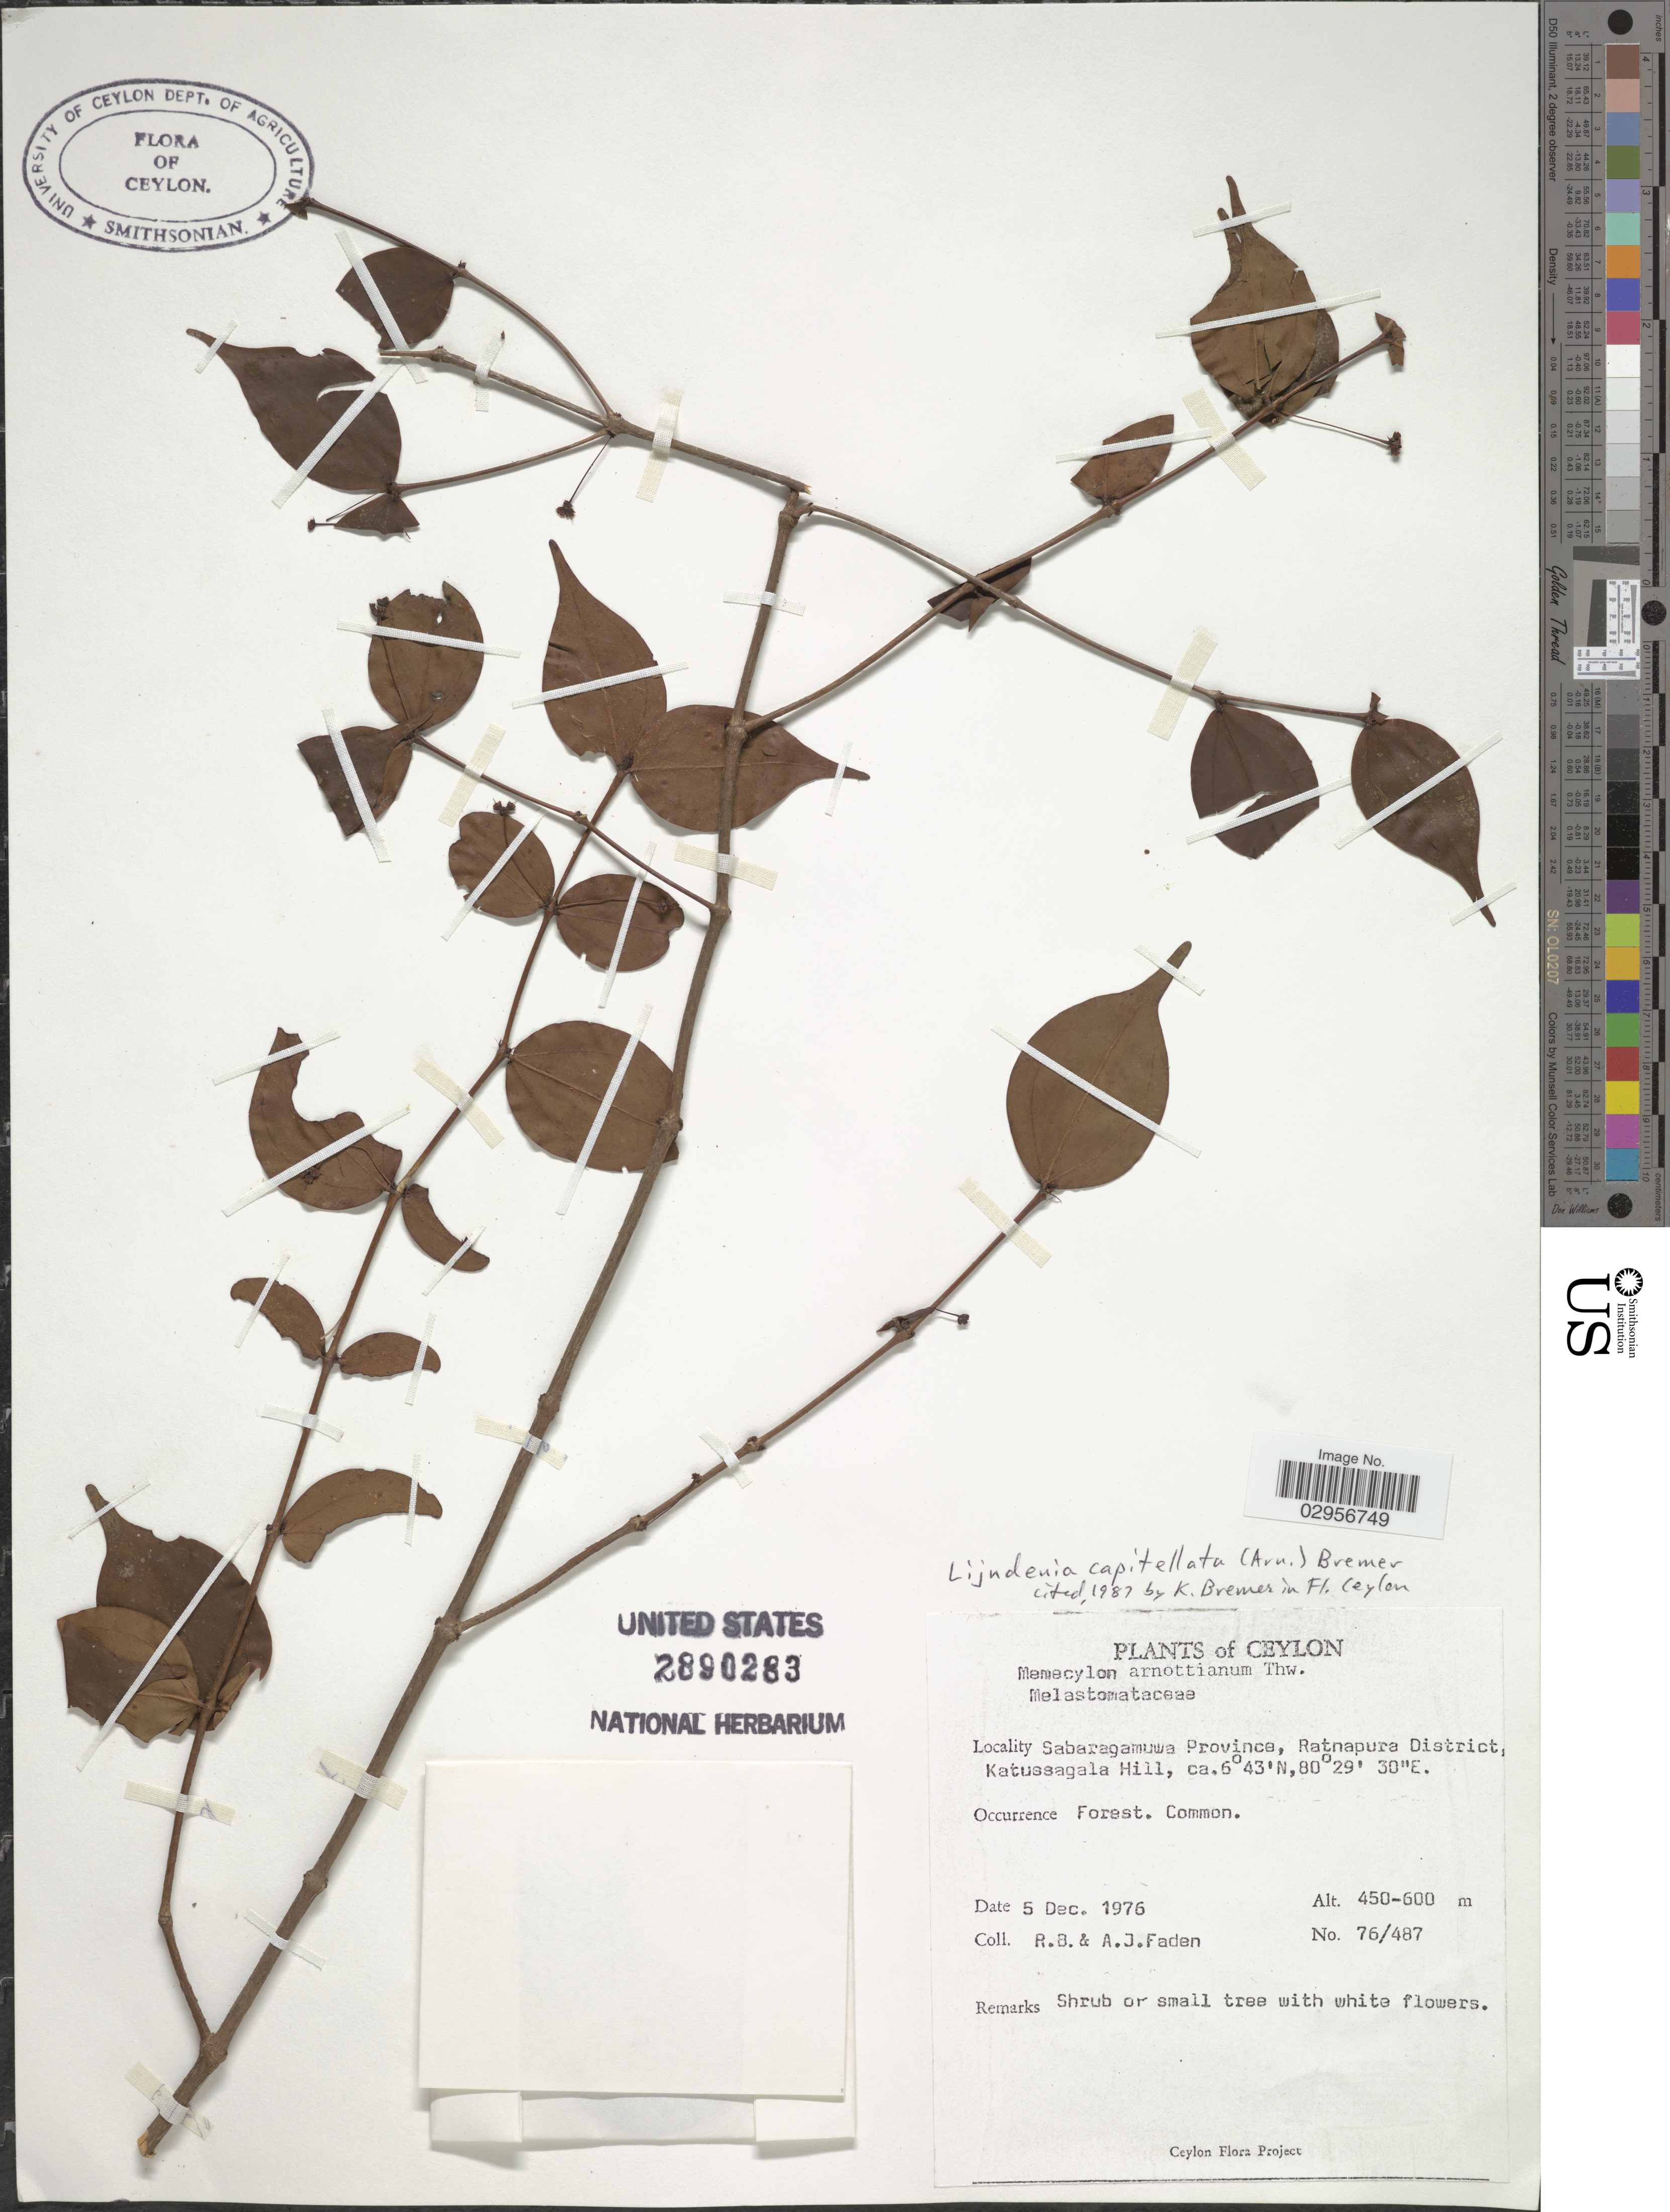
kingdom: Plantae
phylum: Tracheophyta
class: Magnoliopsida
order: Myrtales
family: Melastomataceae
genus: Lijndenia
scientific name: Lijndenia capitellata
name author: K. Bremer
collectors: R. B. Faden & A. J. Faden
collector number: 76/487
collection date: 1976-12-05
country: Sri Lanka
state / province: Sabaragamuwa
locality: Ceylon. Sabaragamuwa Province, Ratnapura District, Katussagala Hill.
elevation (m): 450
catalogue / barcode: US 2890283